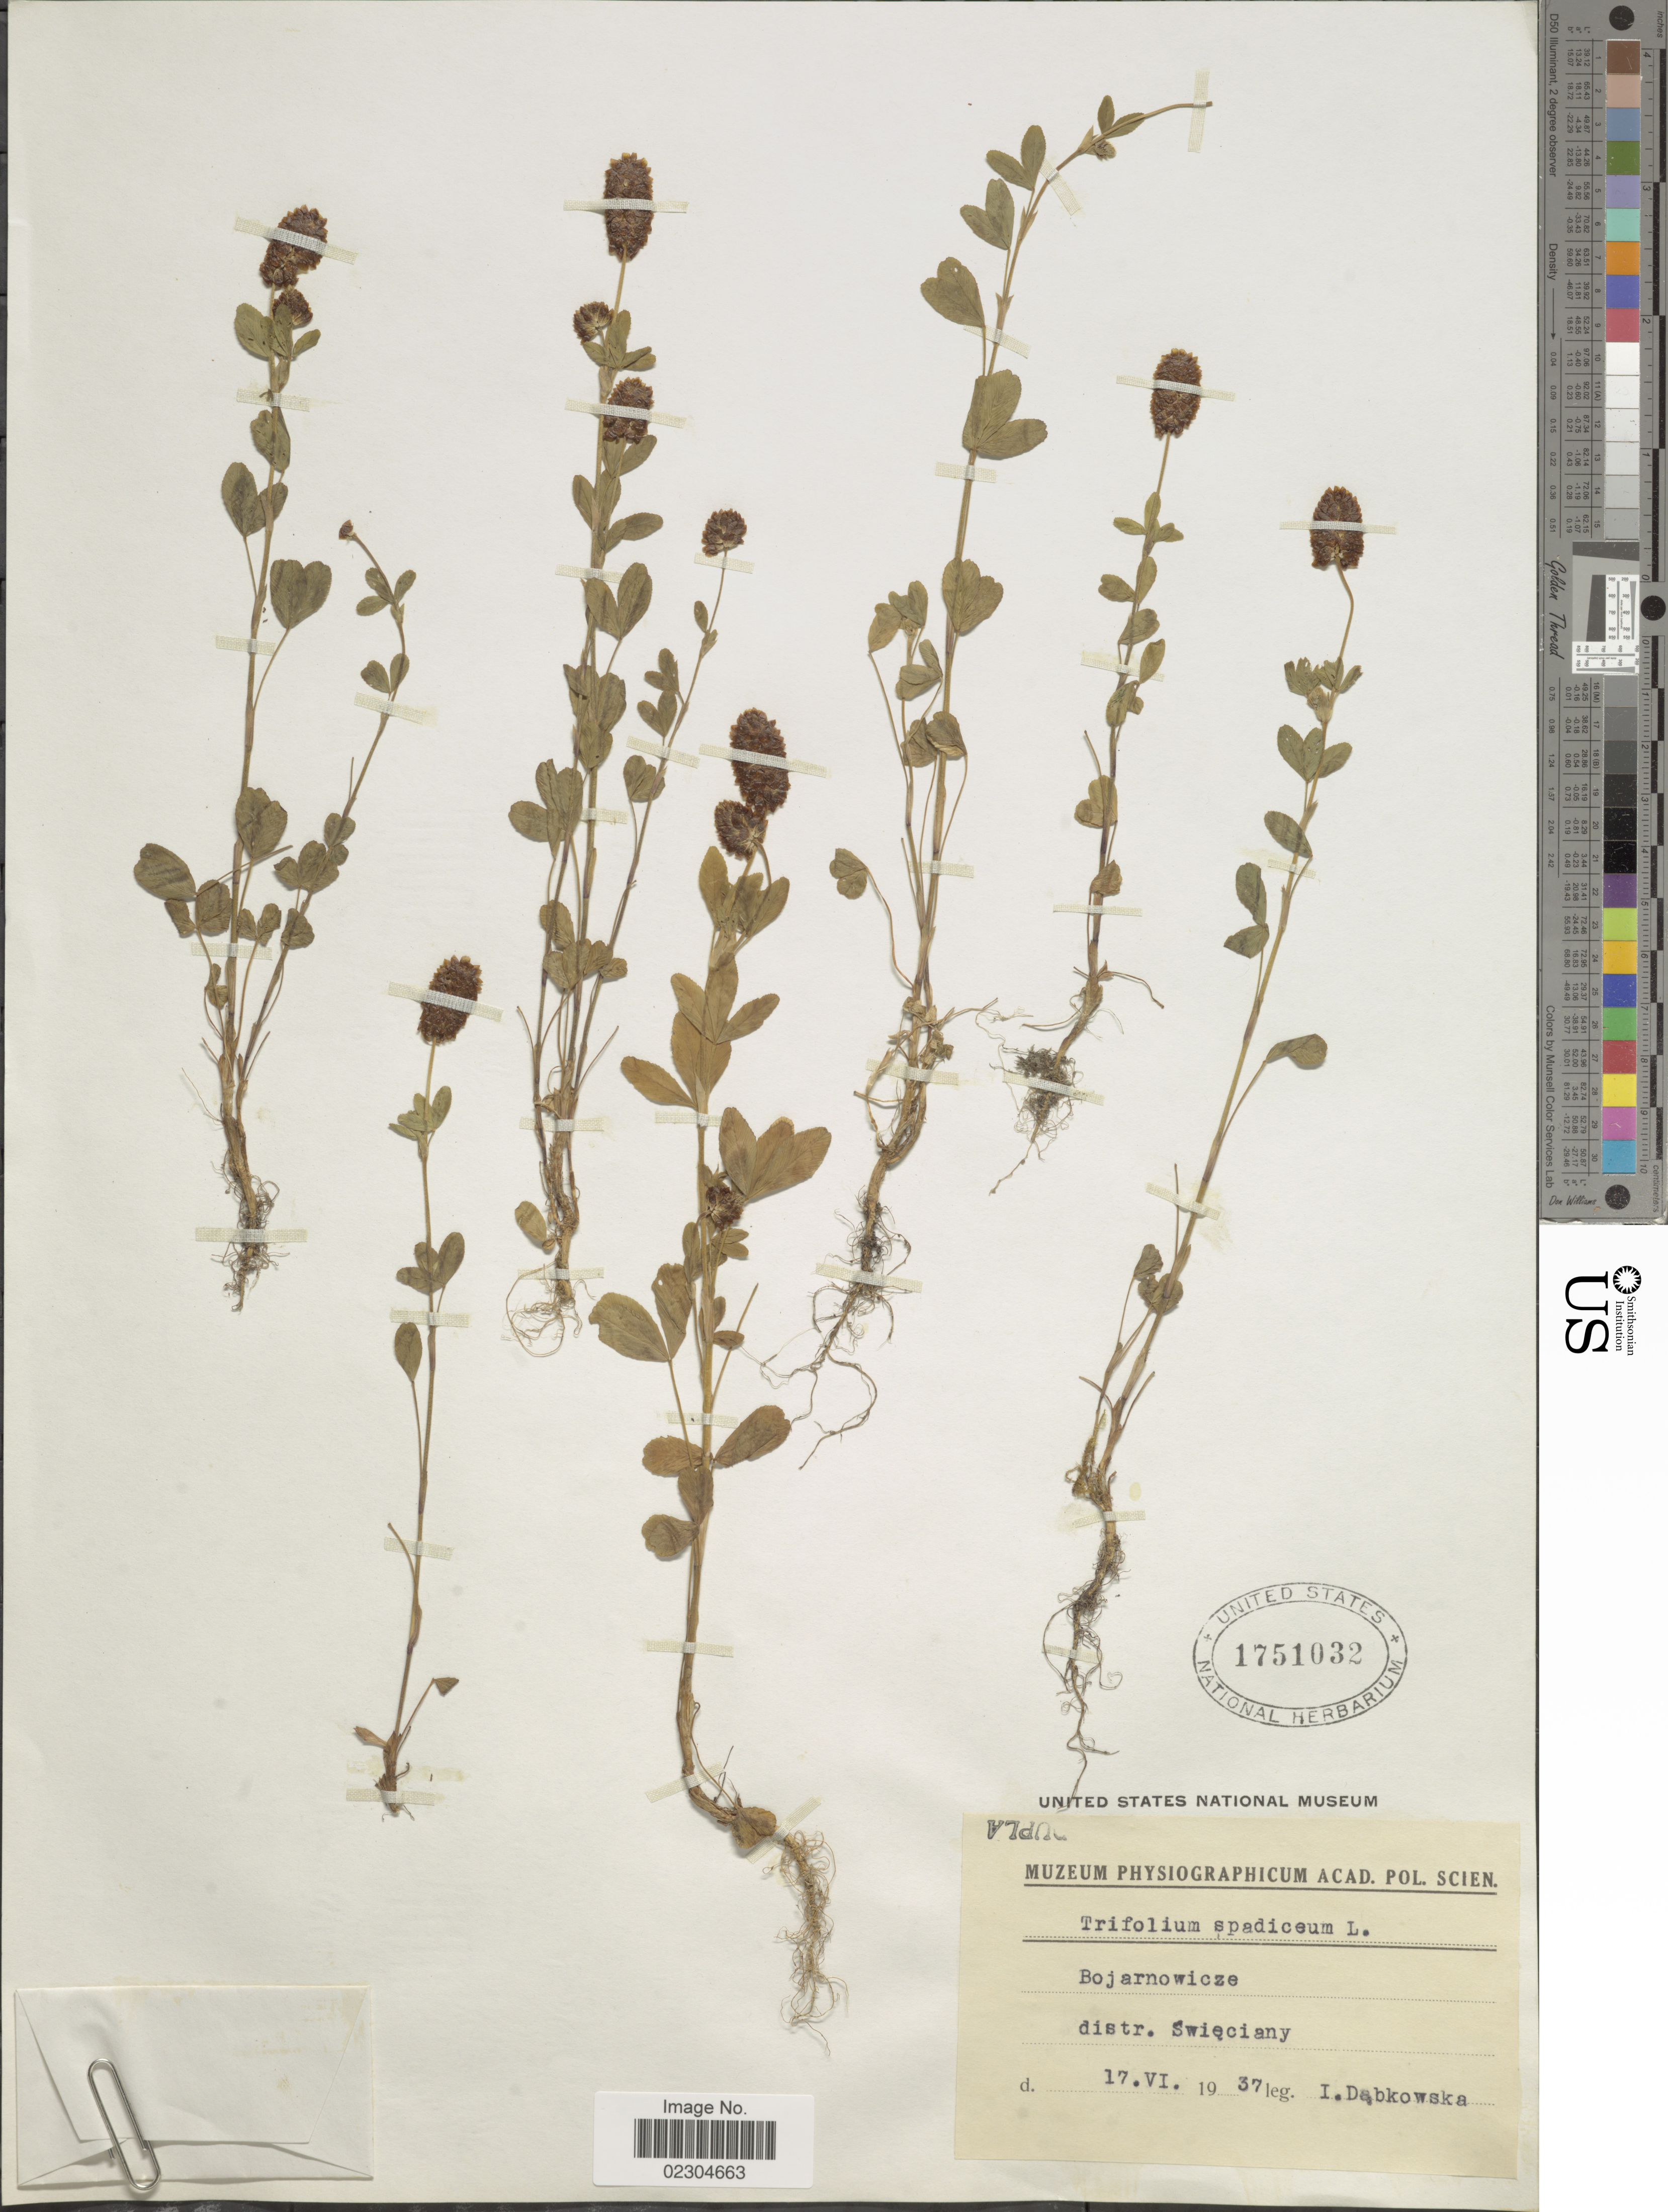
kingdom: Plantae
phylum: Tracheophyta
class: Magnoliopsida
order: Fabales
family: Fabaceae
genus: Trifolium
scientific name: Trifolium spadiceum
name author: L.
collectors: I. Dabkowska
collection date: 1937-06-17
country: Belarus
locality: Bojarnowicze, distr. Swieciany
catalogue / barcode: US 1751032